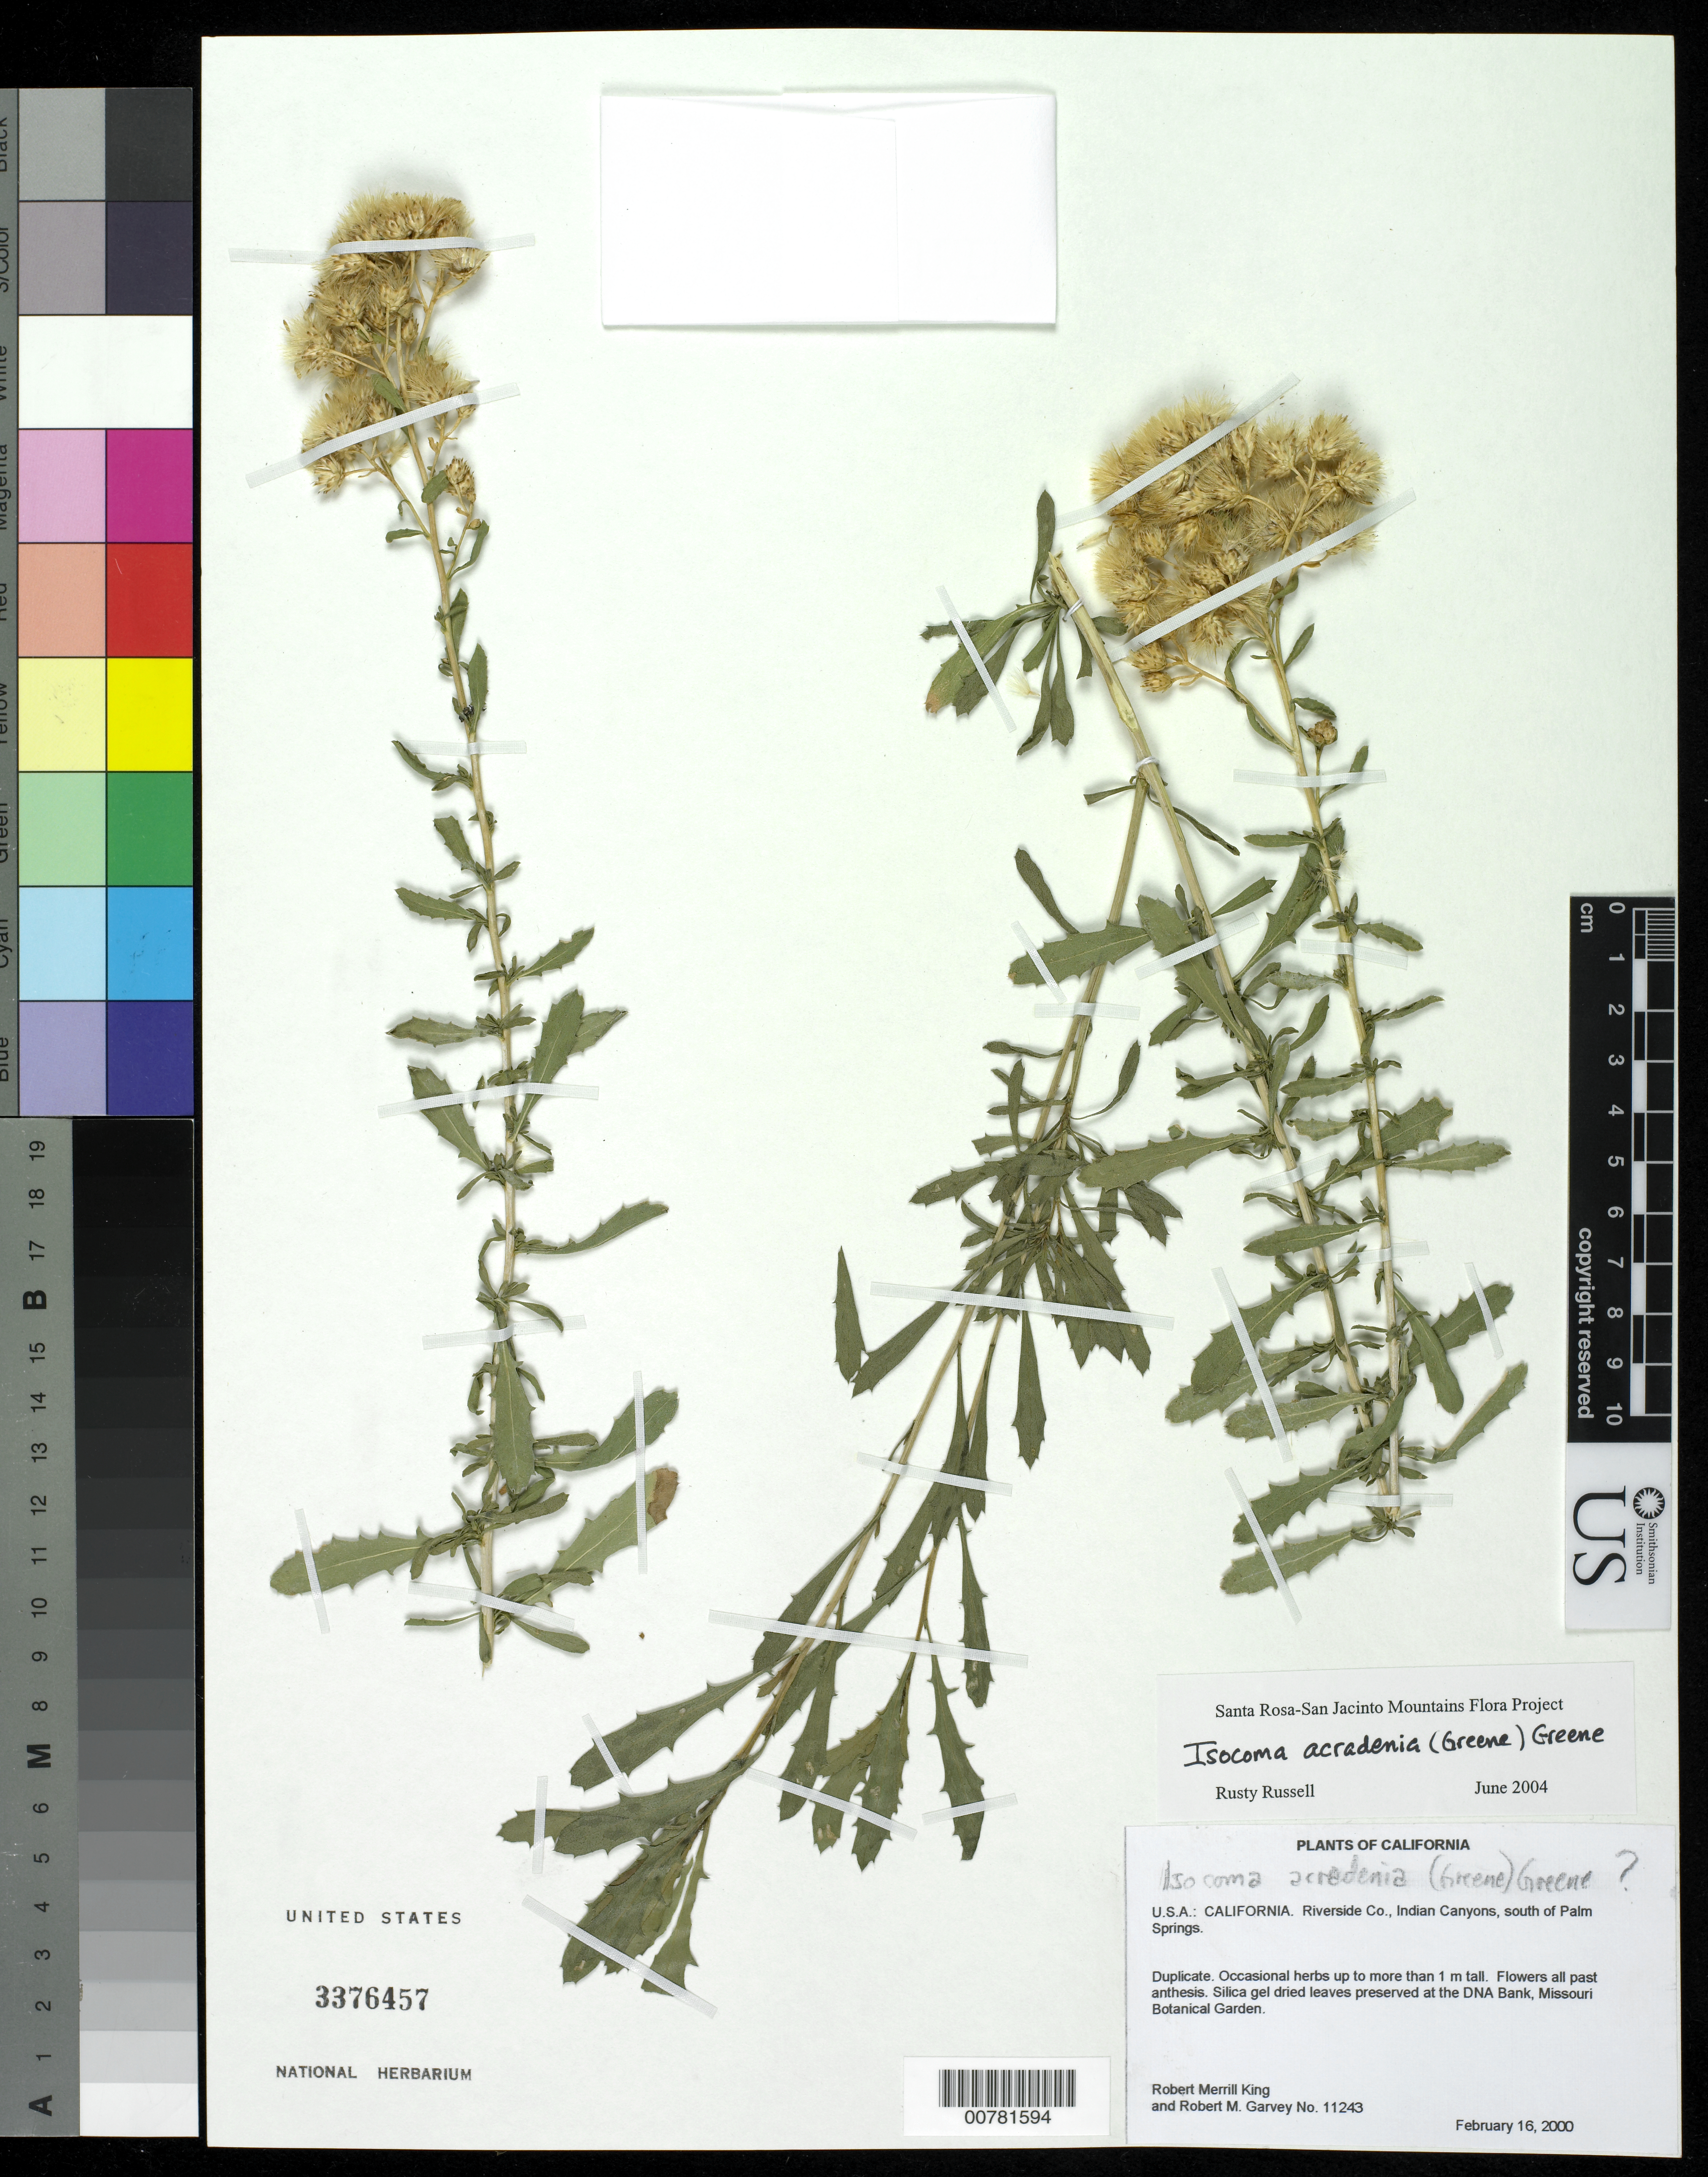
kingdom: Plantae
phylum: Tracheophyta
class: Magnoliopsida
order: Asterales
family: Asteraceae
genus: Isocoma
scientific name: Isocoma acradenia var. eremophila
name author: (S.W. Greene) G.L. Nesom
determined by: Urbatsch, Lowell E., Curator (LSU), Louisiana State University (UNITED STATES)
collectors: R. M. King & R. Garvey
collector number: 11243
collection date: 2000-02-16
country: United States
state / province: California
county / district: Riverside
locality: Riverside Co., Indian Canyon, south of Plam Springs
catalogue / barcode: US 3376457